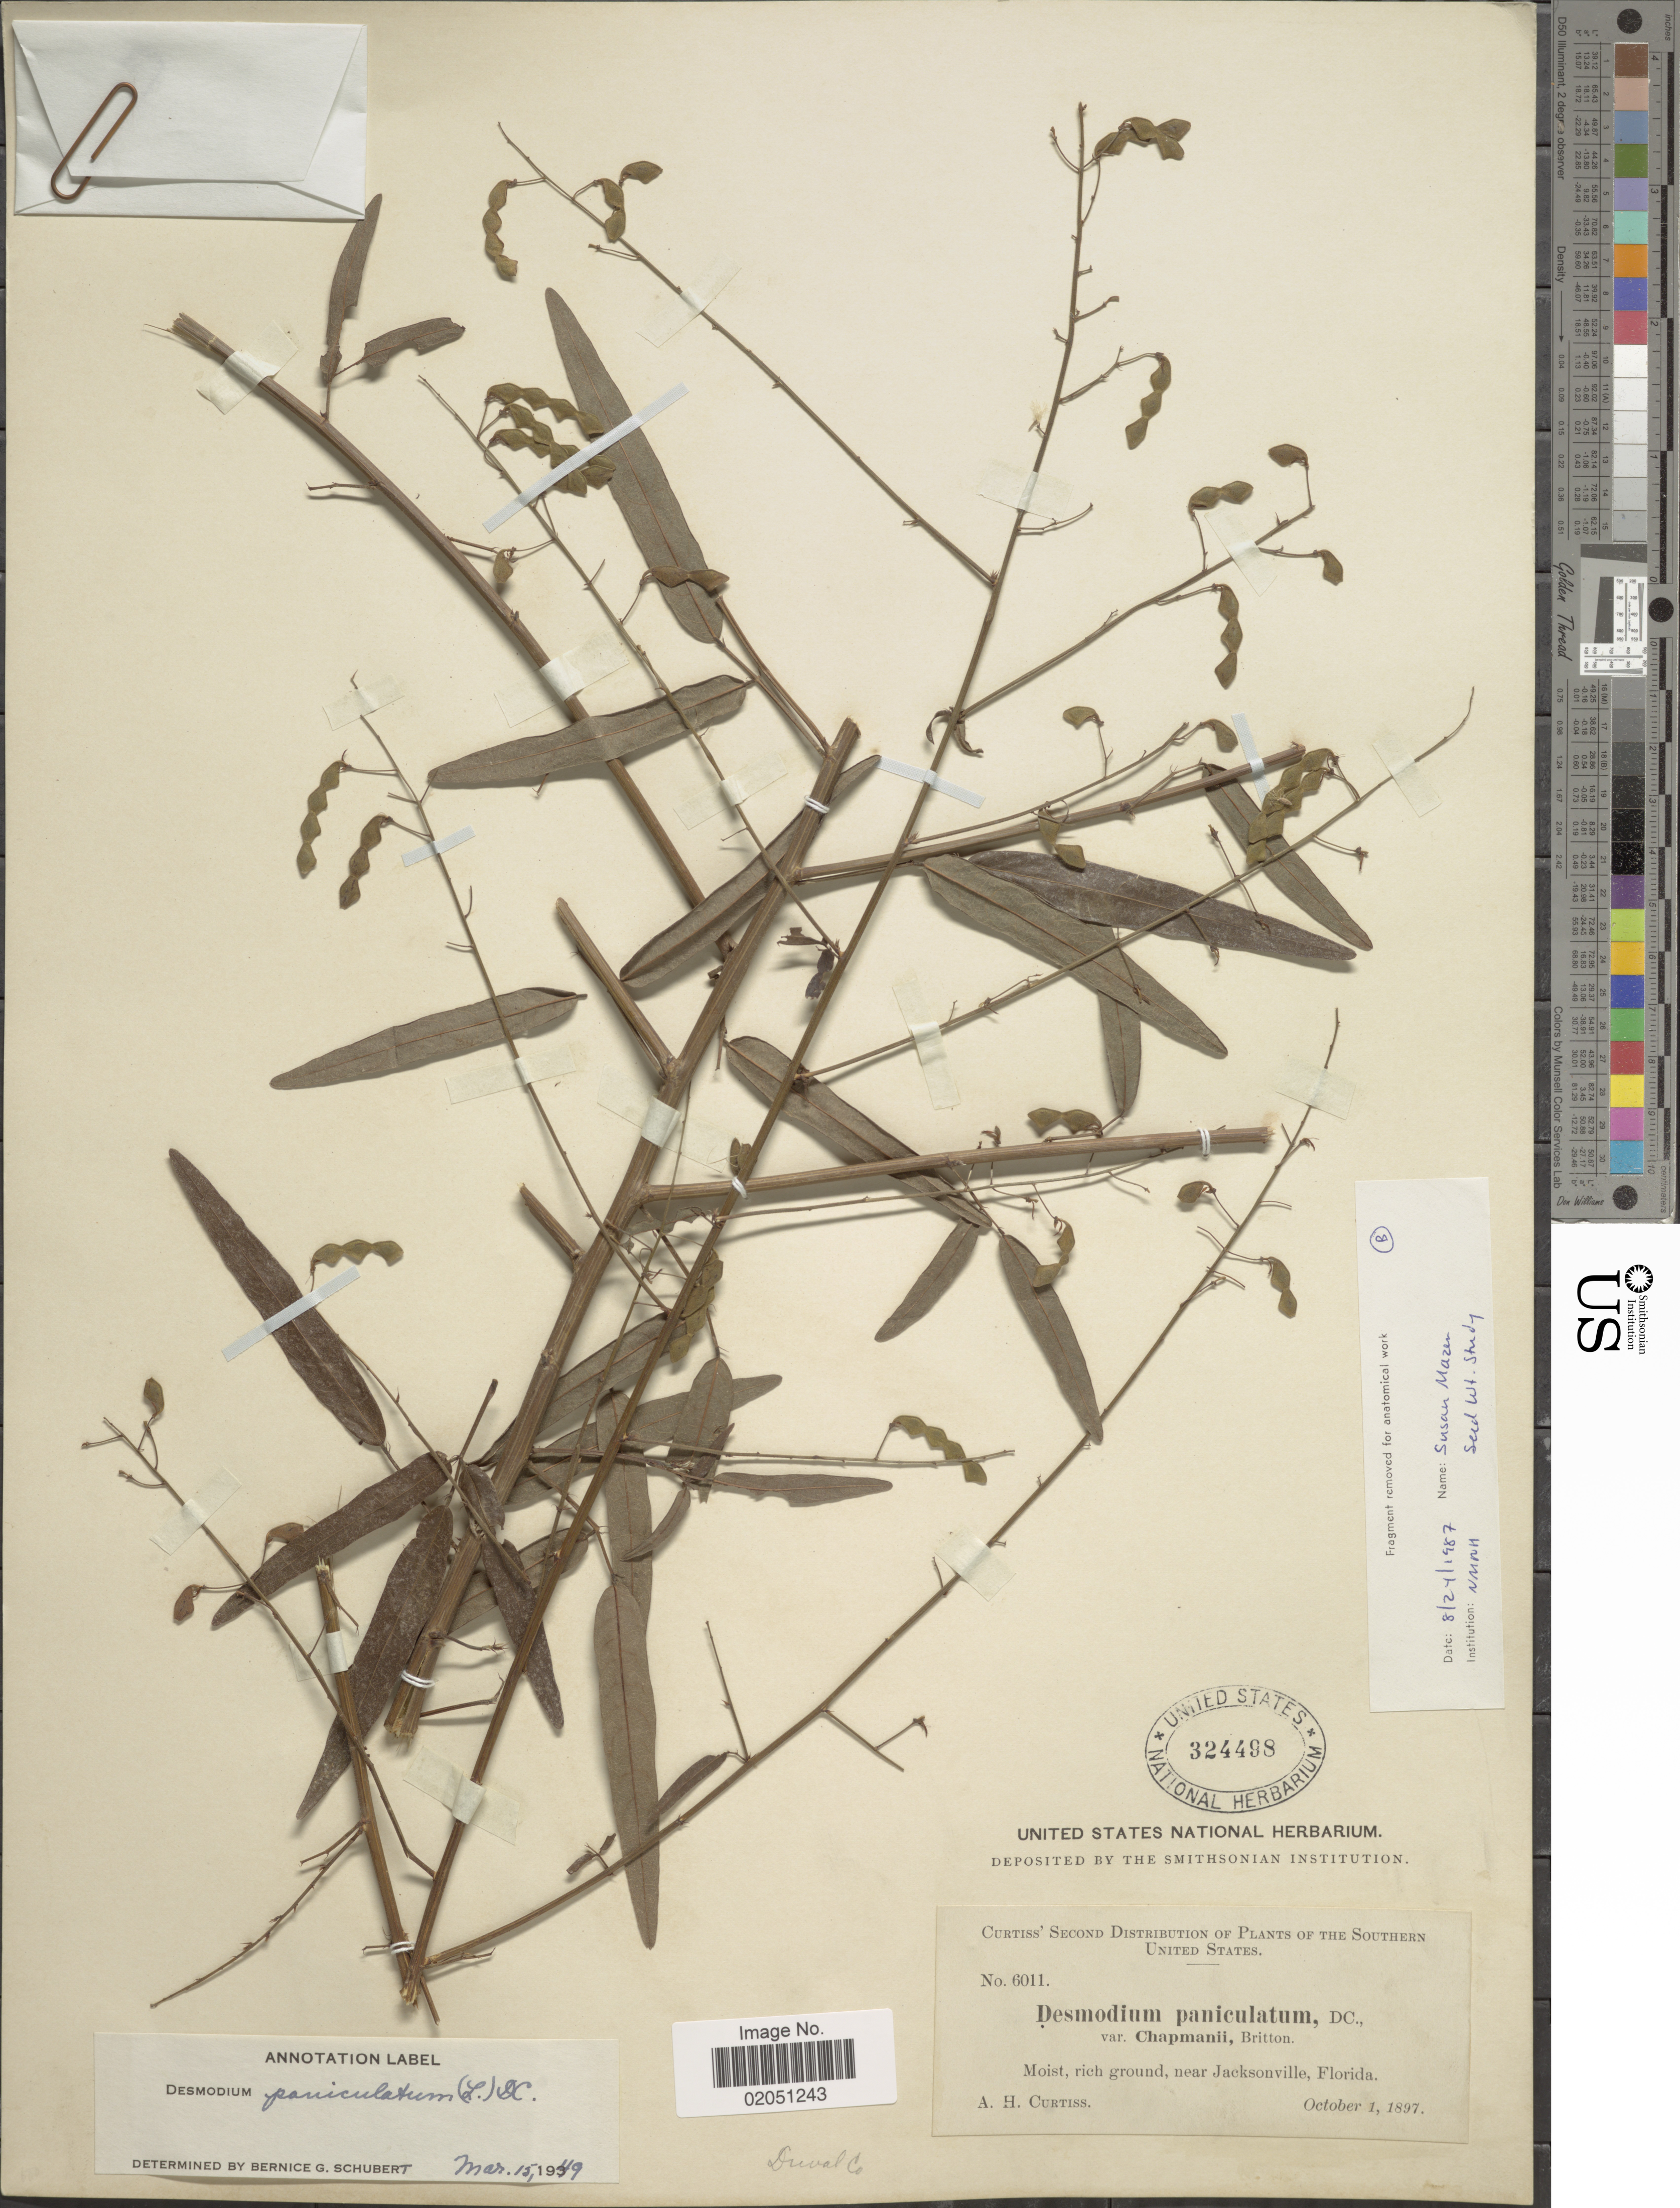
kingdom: Plantae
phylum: Tracheophyta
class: Magnoliopsida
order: Fabales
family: Fabaceae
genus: Desmodium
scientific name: Desmodium paniculatum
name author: (L.) DC.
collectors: A. H. Curtiss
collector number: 6011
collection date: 1897-10-01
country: United States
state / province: Florida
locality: The Southern United States, Moist, rich ground, near Jacksonville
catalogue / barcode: US 324498